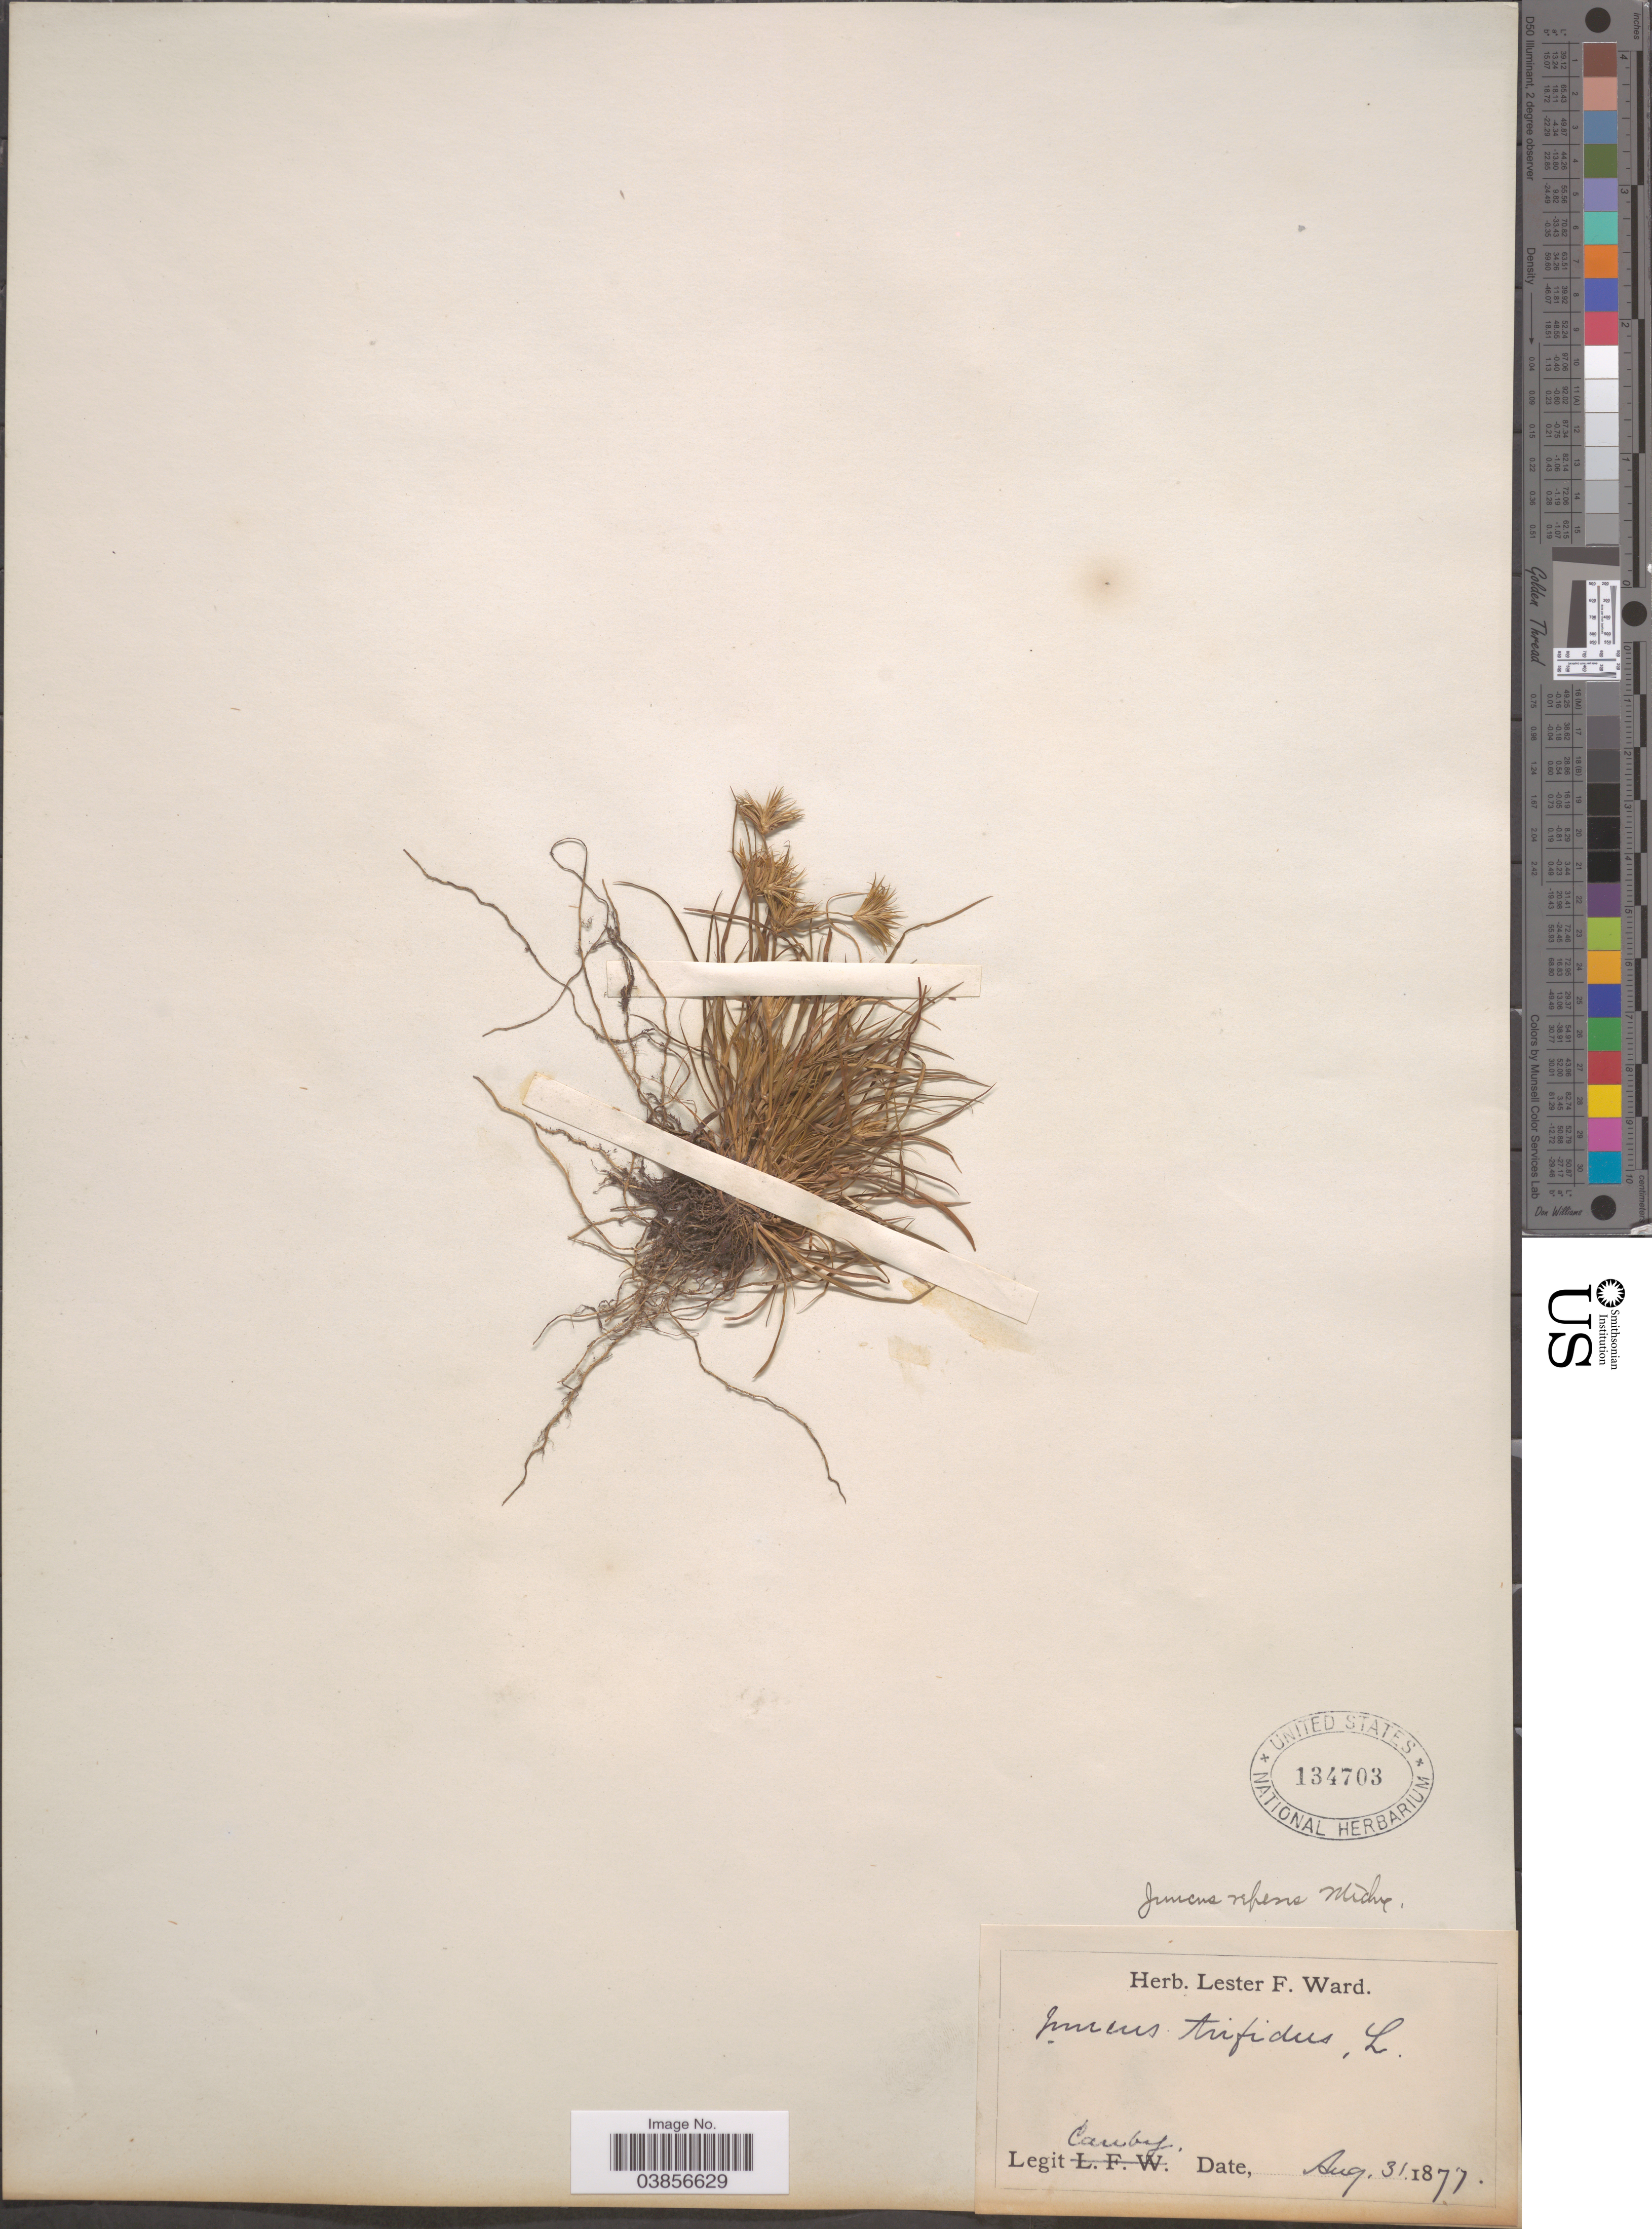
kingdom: Plantae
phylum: Tracheophyta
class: Liliopsida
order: Poales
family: Juncaceae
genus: Juncus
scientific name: Juncus repens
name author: Michx.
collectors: Canby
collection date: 1877-08-31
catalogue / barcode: US 134703